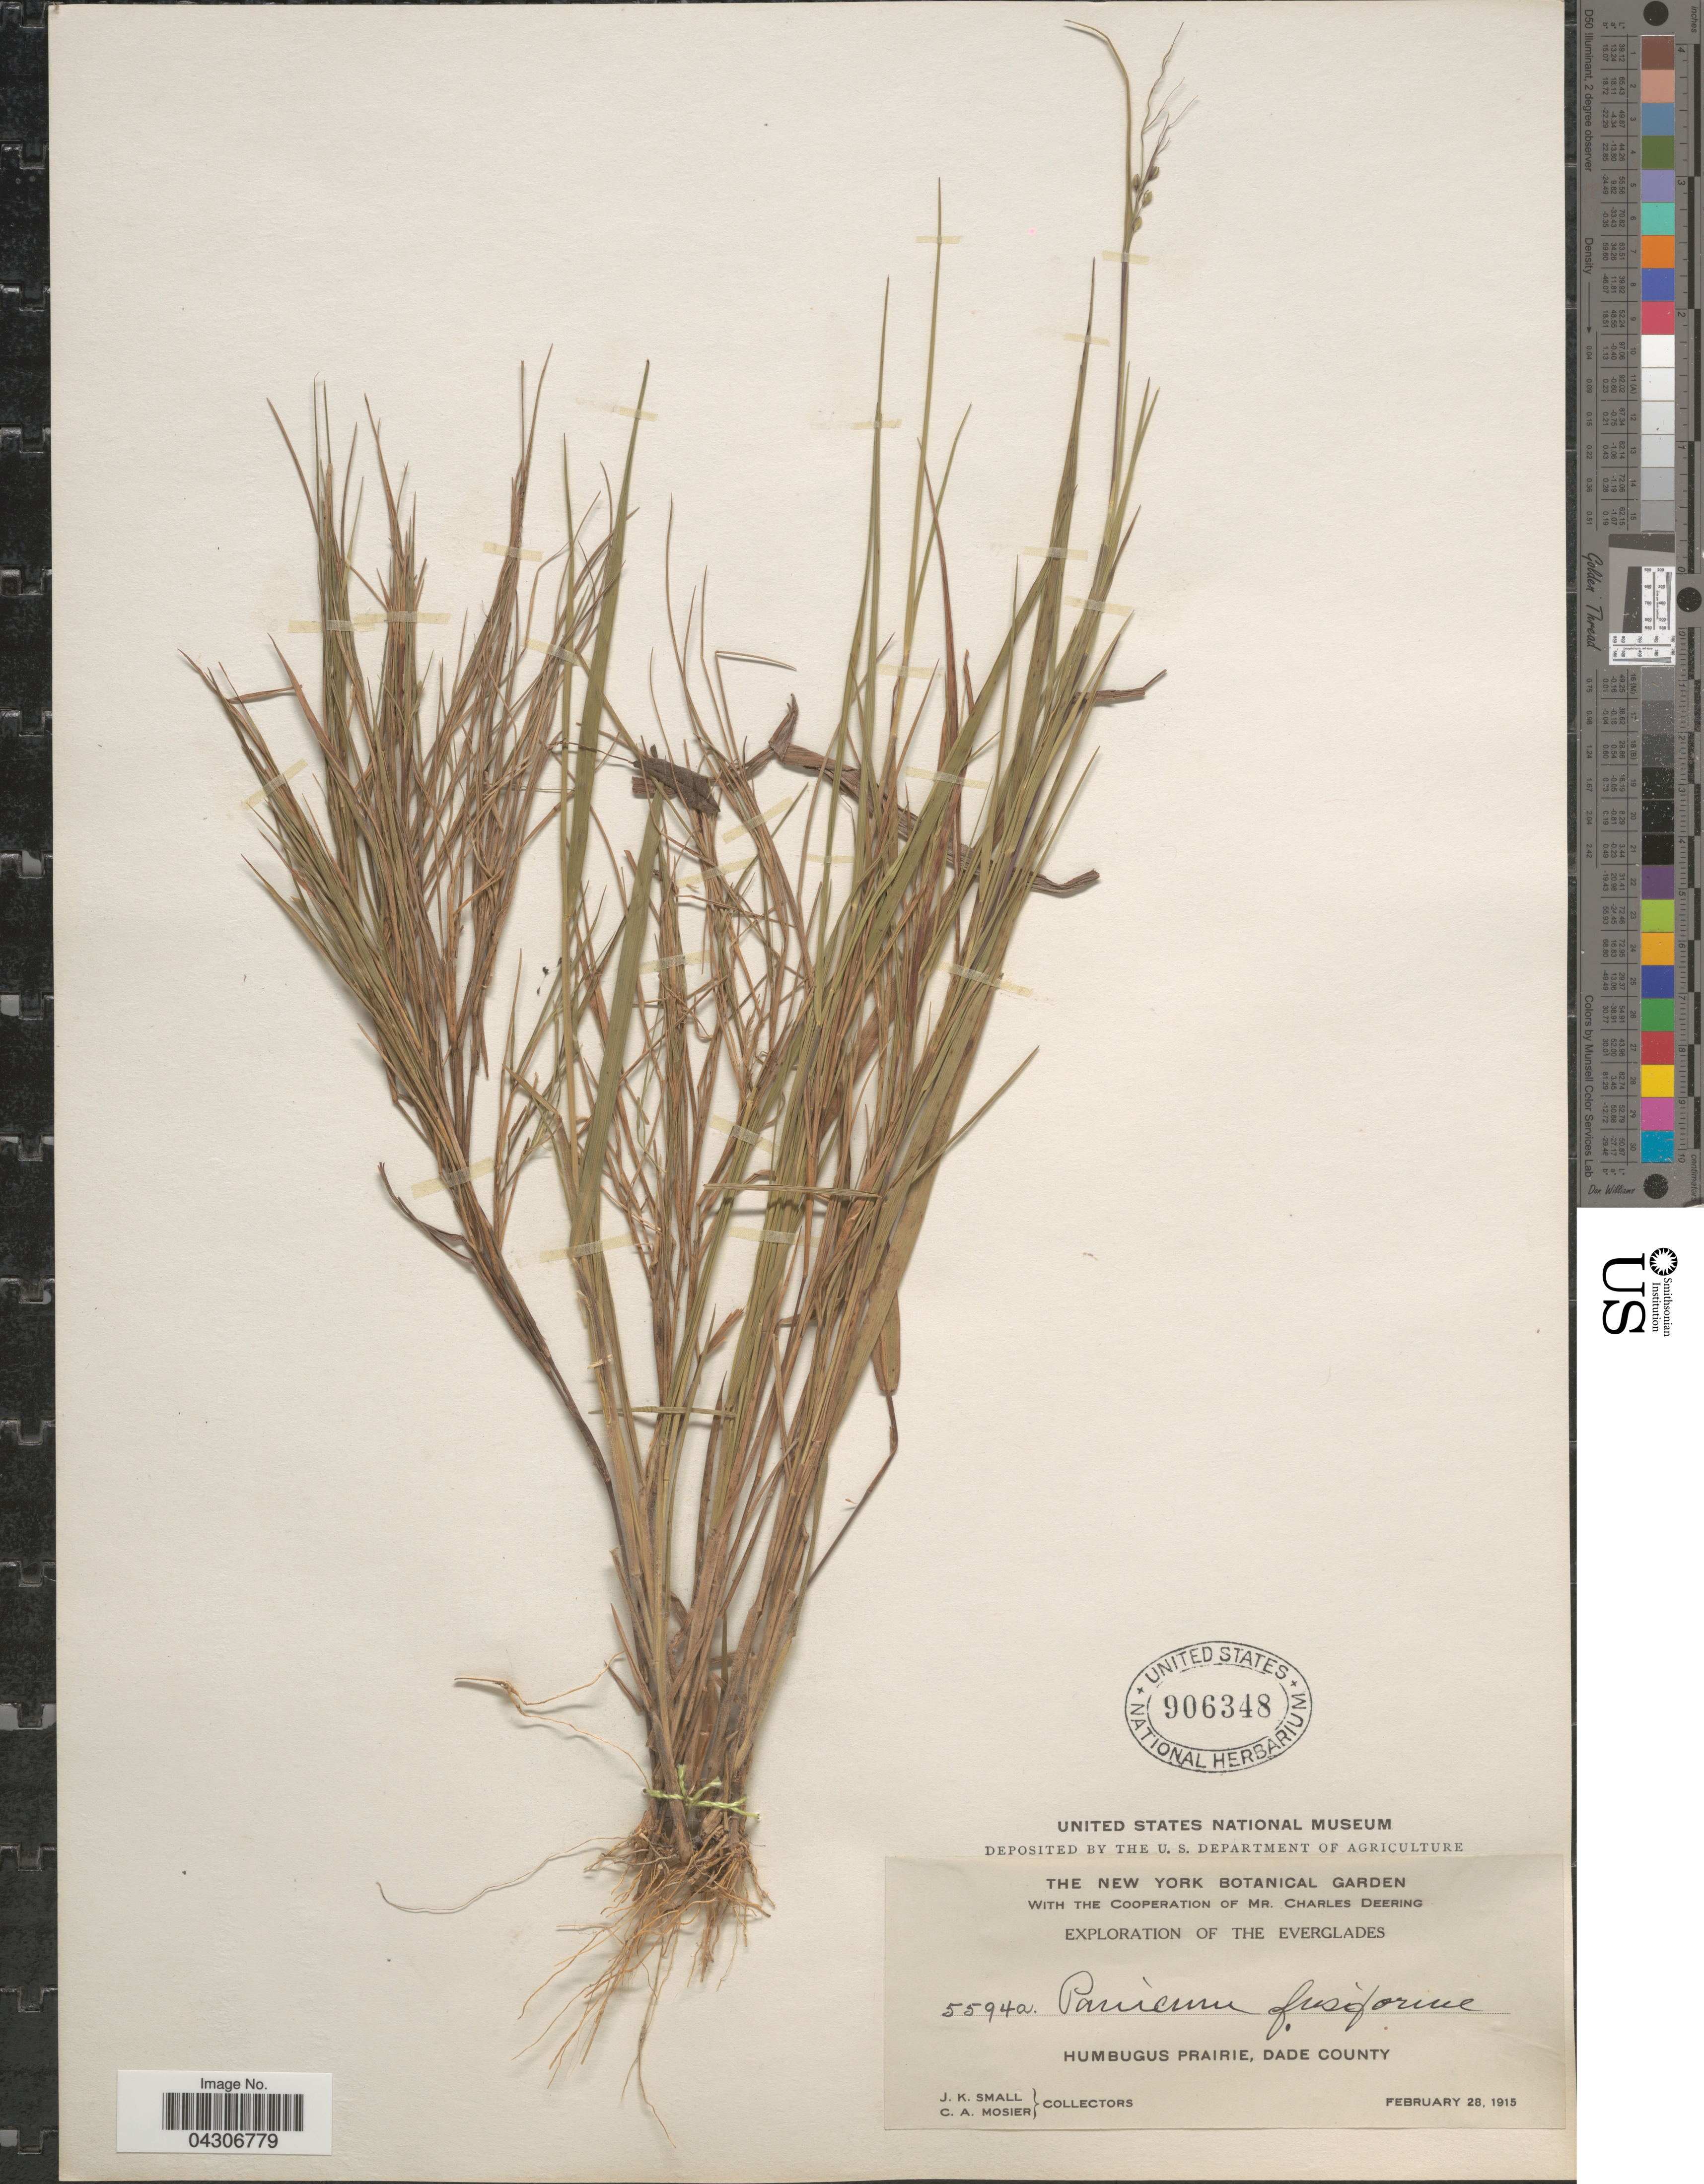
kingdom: Plantae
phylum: Tracheophyta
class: Liliopsida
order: Poales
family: Poaceae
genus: Dichanthelium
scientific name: Dichanthelium aciculare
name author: (Desv. ex Poir.) Gould & C.A. Clark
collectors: J. K. Small & C. A. Mosier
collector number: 5594a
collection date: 1915-02-28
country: United States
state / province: Florida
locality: Exploration Of The Everglades. Humbugus Prairie, Dade County.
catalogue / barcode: US 906348